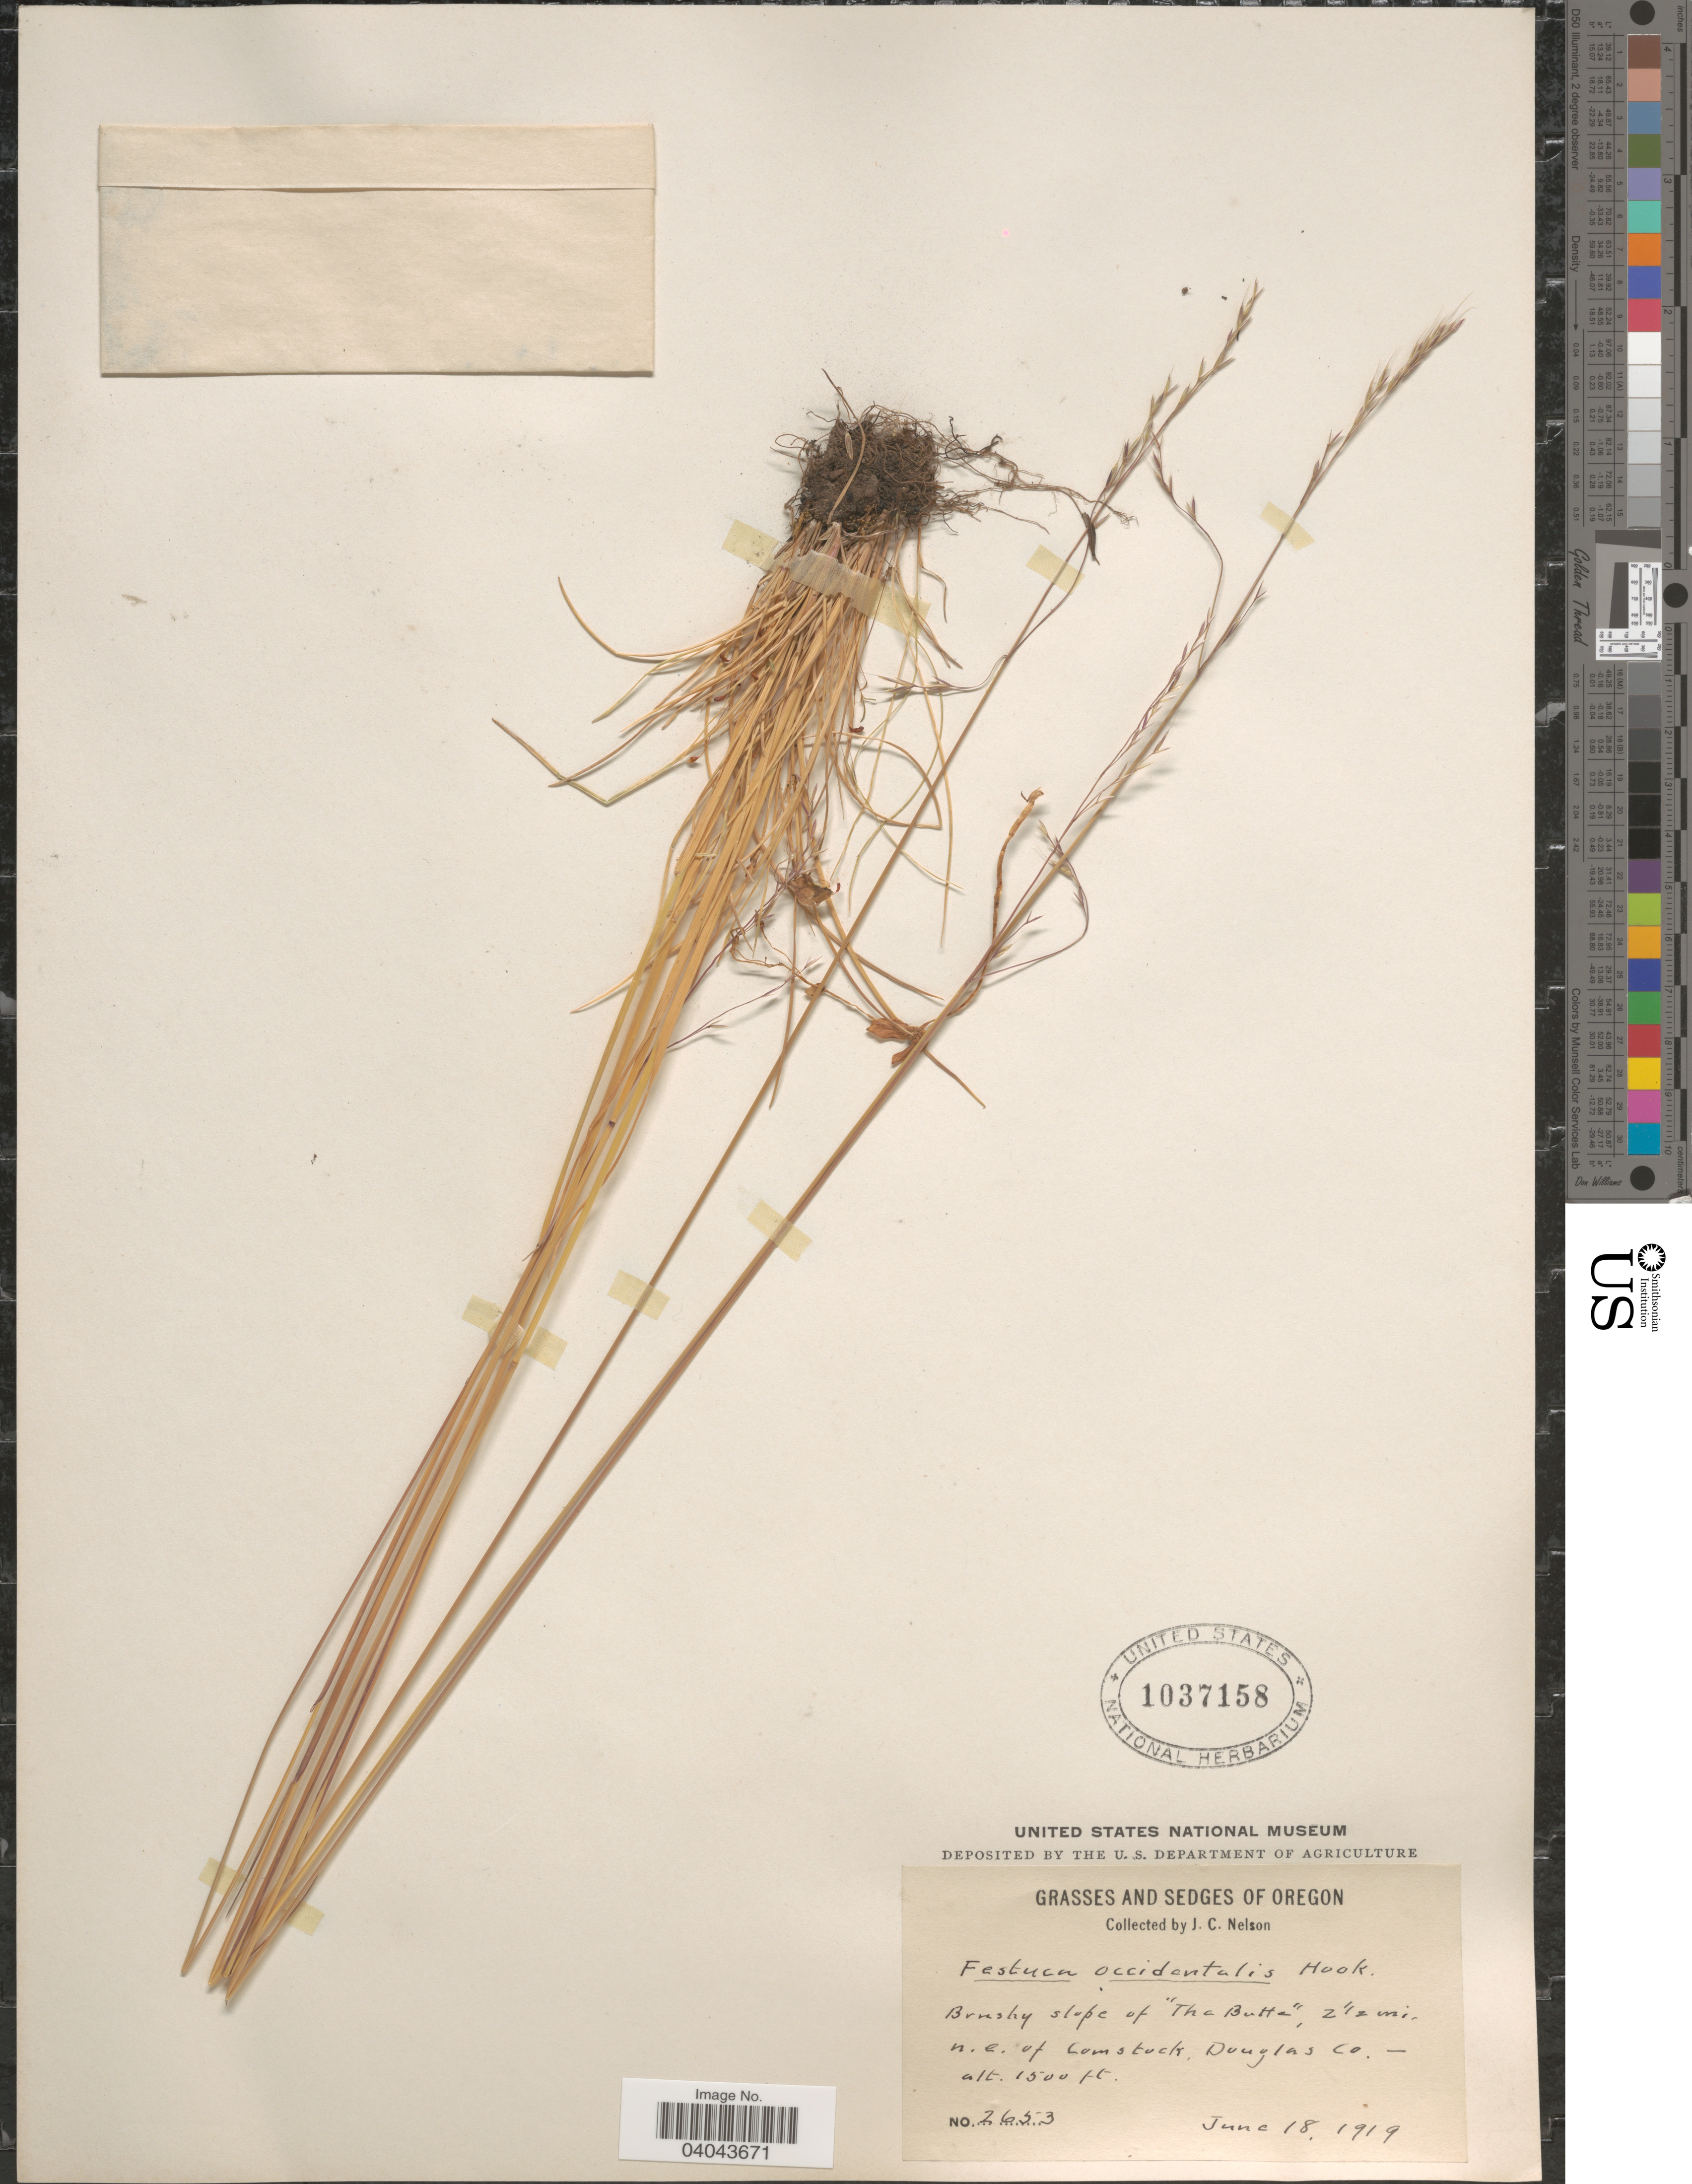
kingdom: Plantae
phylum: Tracheophyta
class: Liliopsida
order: Poales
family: Poaceae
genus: Festuca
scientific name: Festuca occidentalis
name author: Hook.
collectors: J. C. Nelson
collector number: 2653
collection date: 1919-06-18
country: United States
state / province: Oregon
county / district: Douglas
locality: Brushy slope of "The Butte", 2½ mi. n.e. of Comstock, Douglas Co.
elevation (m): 457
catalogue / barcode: US 1037158